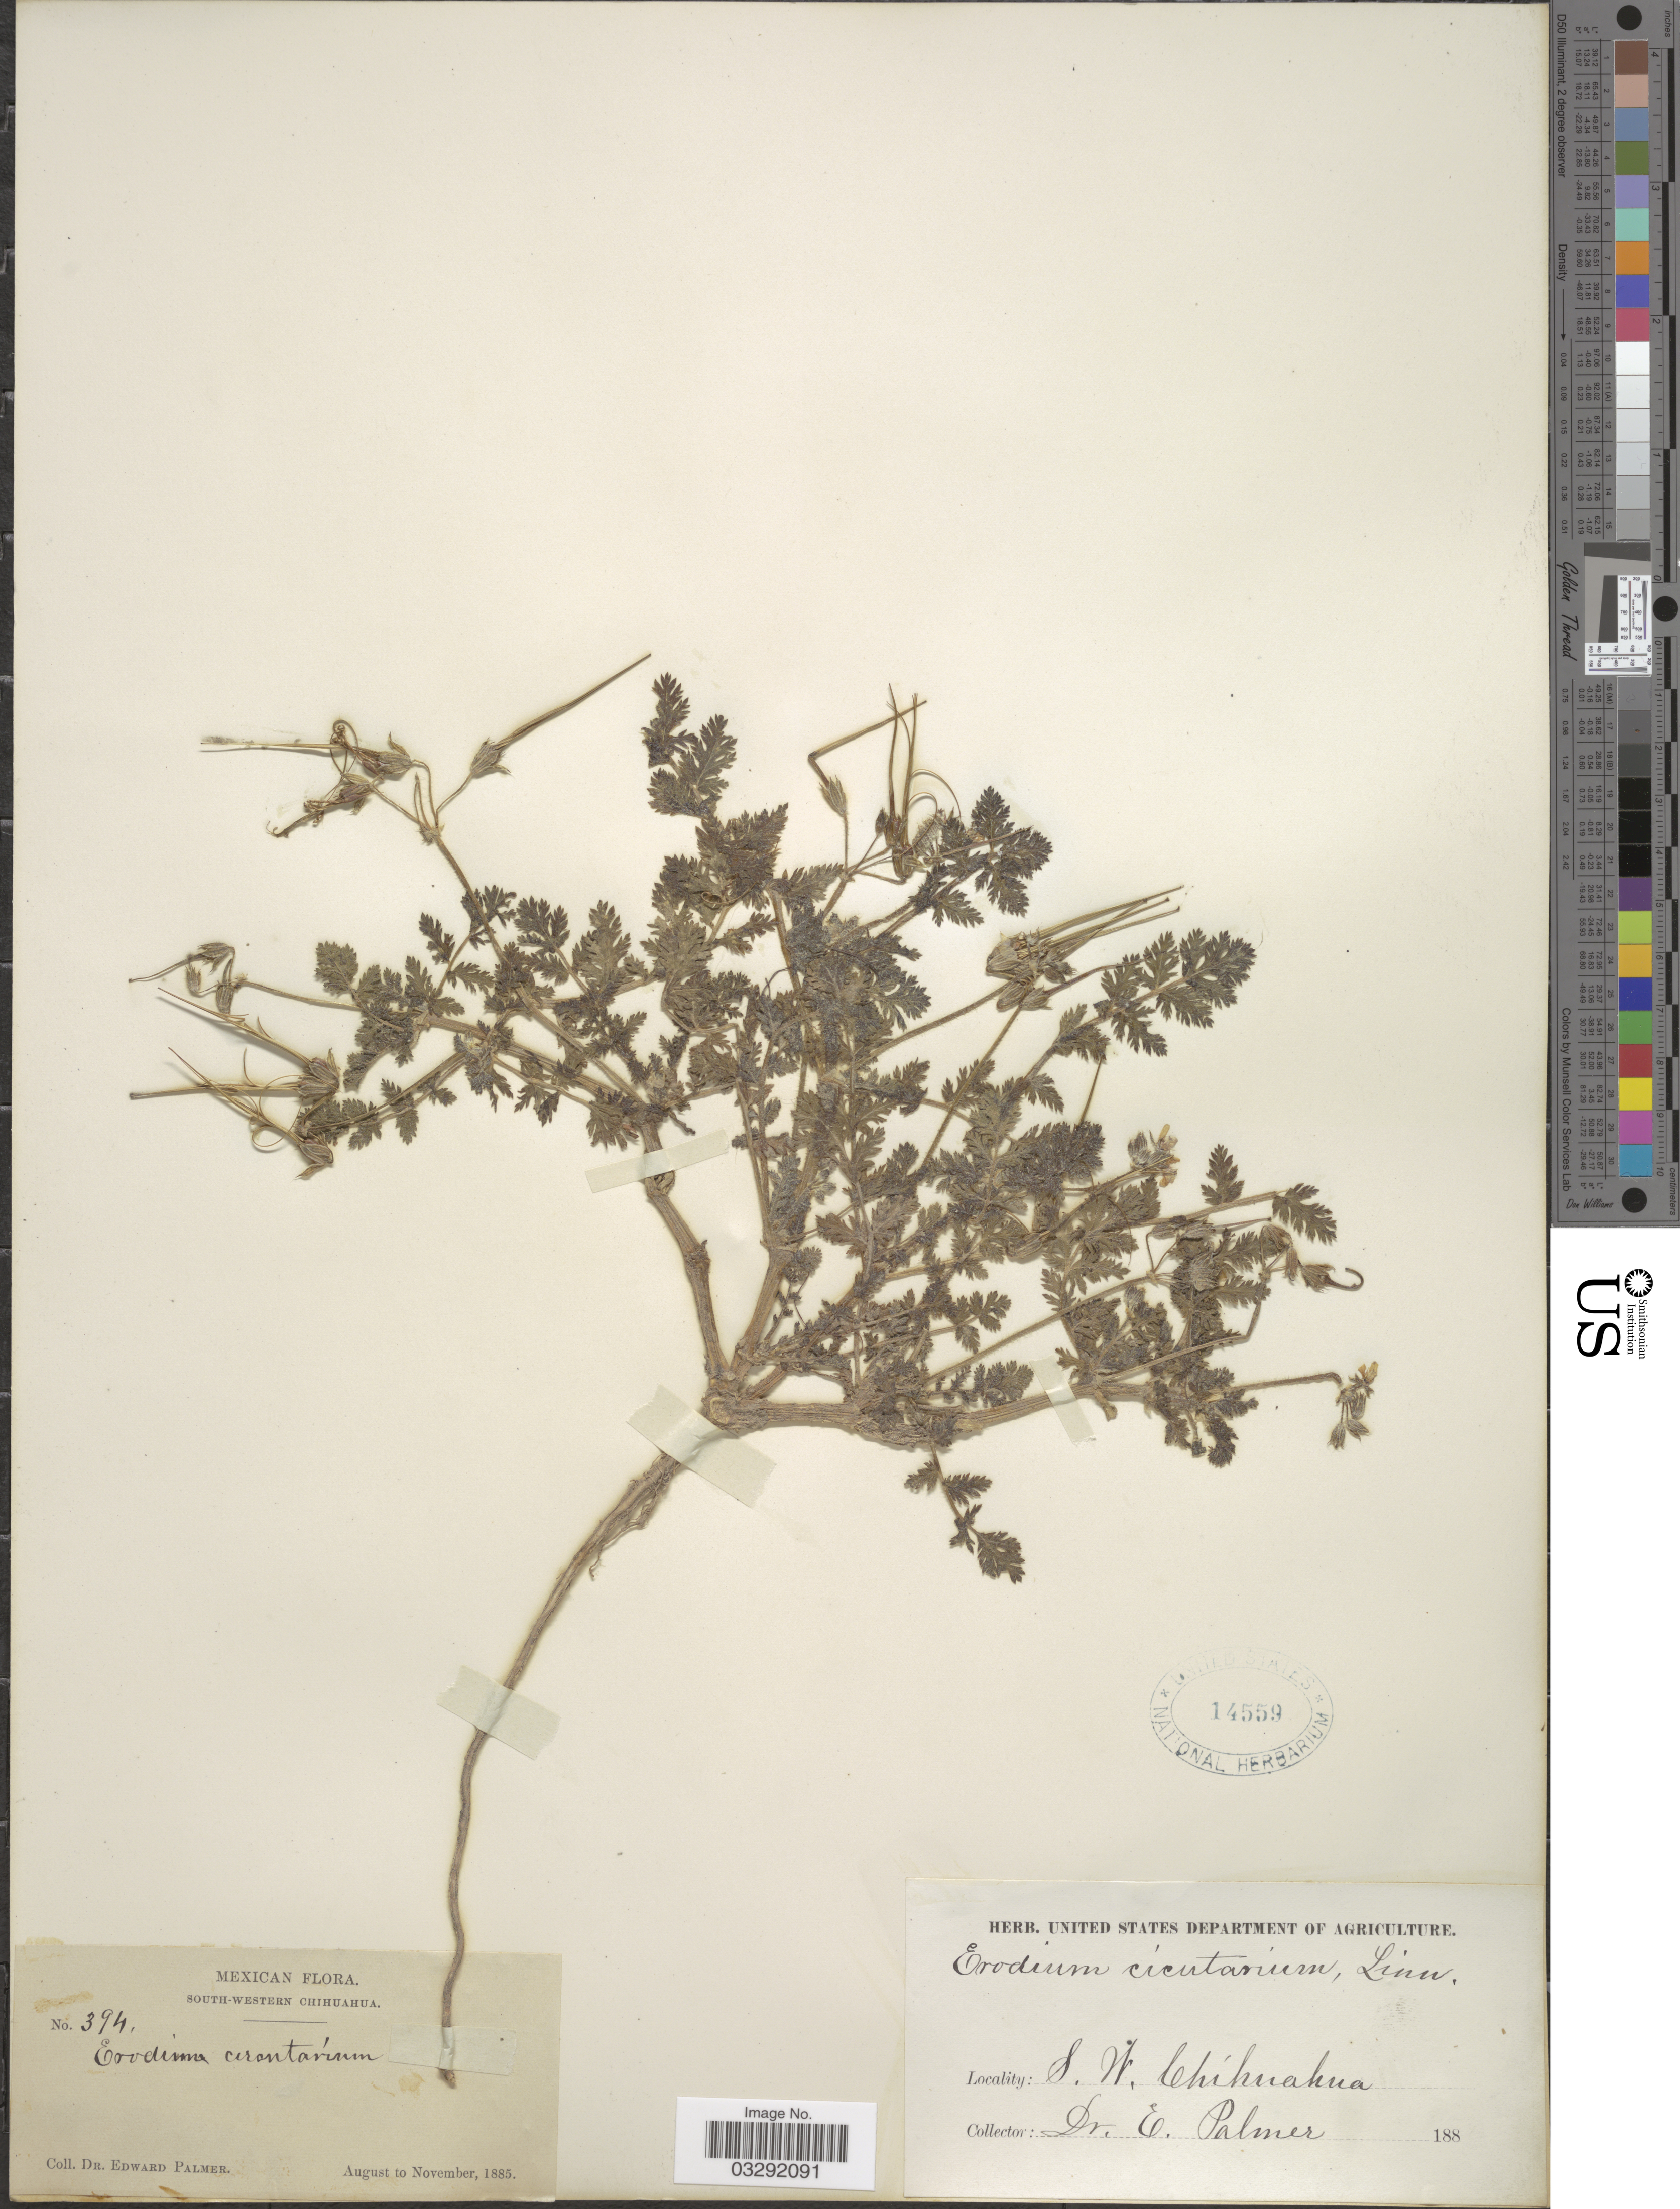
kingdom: Plantae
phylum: Tracheophyta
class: Magnoliopsida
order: Geraniales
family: Geraniaceae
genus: Erodium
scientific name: Erodium cicutarium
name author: (L.) L'Hér.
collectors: E. Palmer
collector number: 394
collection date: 1885-08/1885-11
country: Mexico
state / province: Chihuahua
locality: South-western Chihuahua.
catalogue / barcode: US 14559